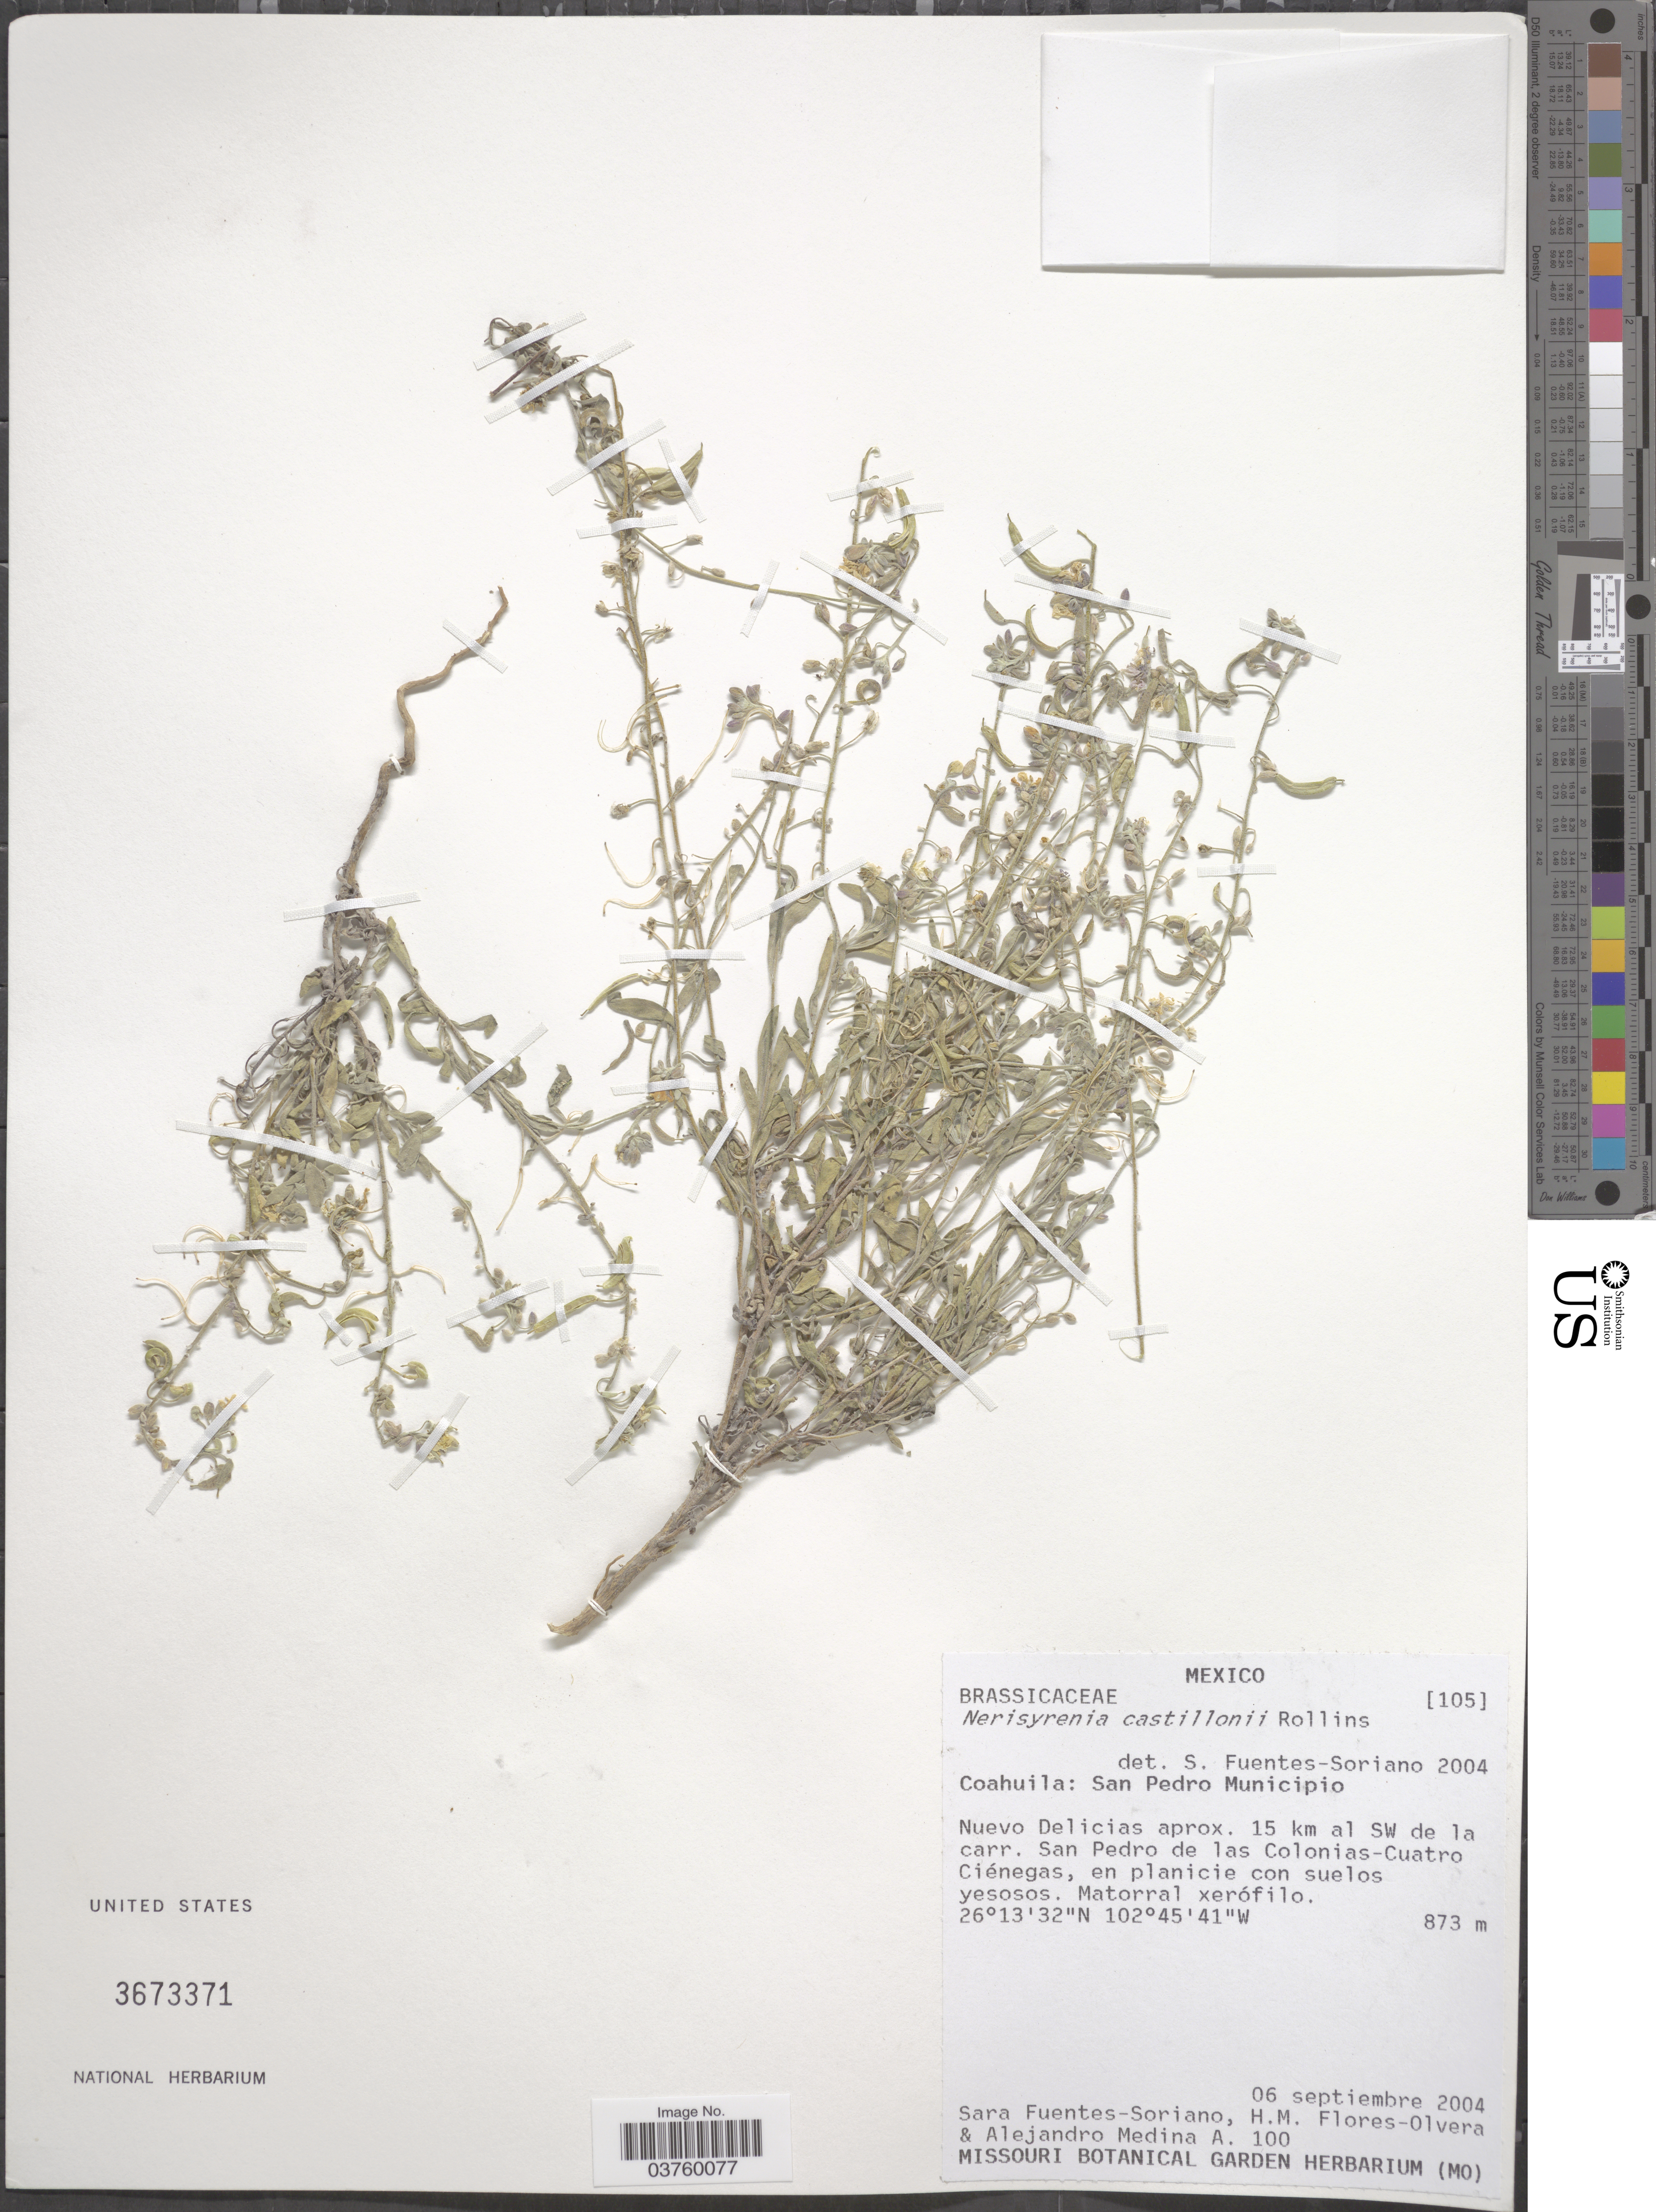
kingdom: Plantae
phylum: Tracheophyta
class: Magnoliopsida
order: Brassicales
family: Brassicaceae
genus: Nerisyrenia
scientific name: Nerisyrenia castillonii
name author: Rollins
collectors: S. Fuentes-Soriano, H. Flores Olvera & A. Medina A.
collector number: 100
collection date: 2004-09-06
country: Mexico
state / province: Coahuila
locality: San Pedro Municipio. Nuevo Delicias aprox. 15 km al SW de la carr. San Pedro de las Colonias-Cuatro Ciénegas.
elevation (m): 873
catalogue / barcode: US 3673371